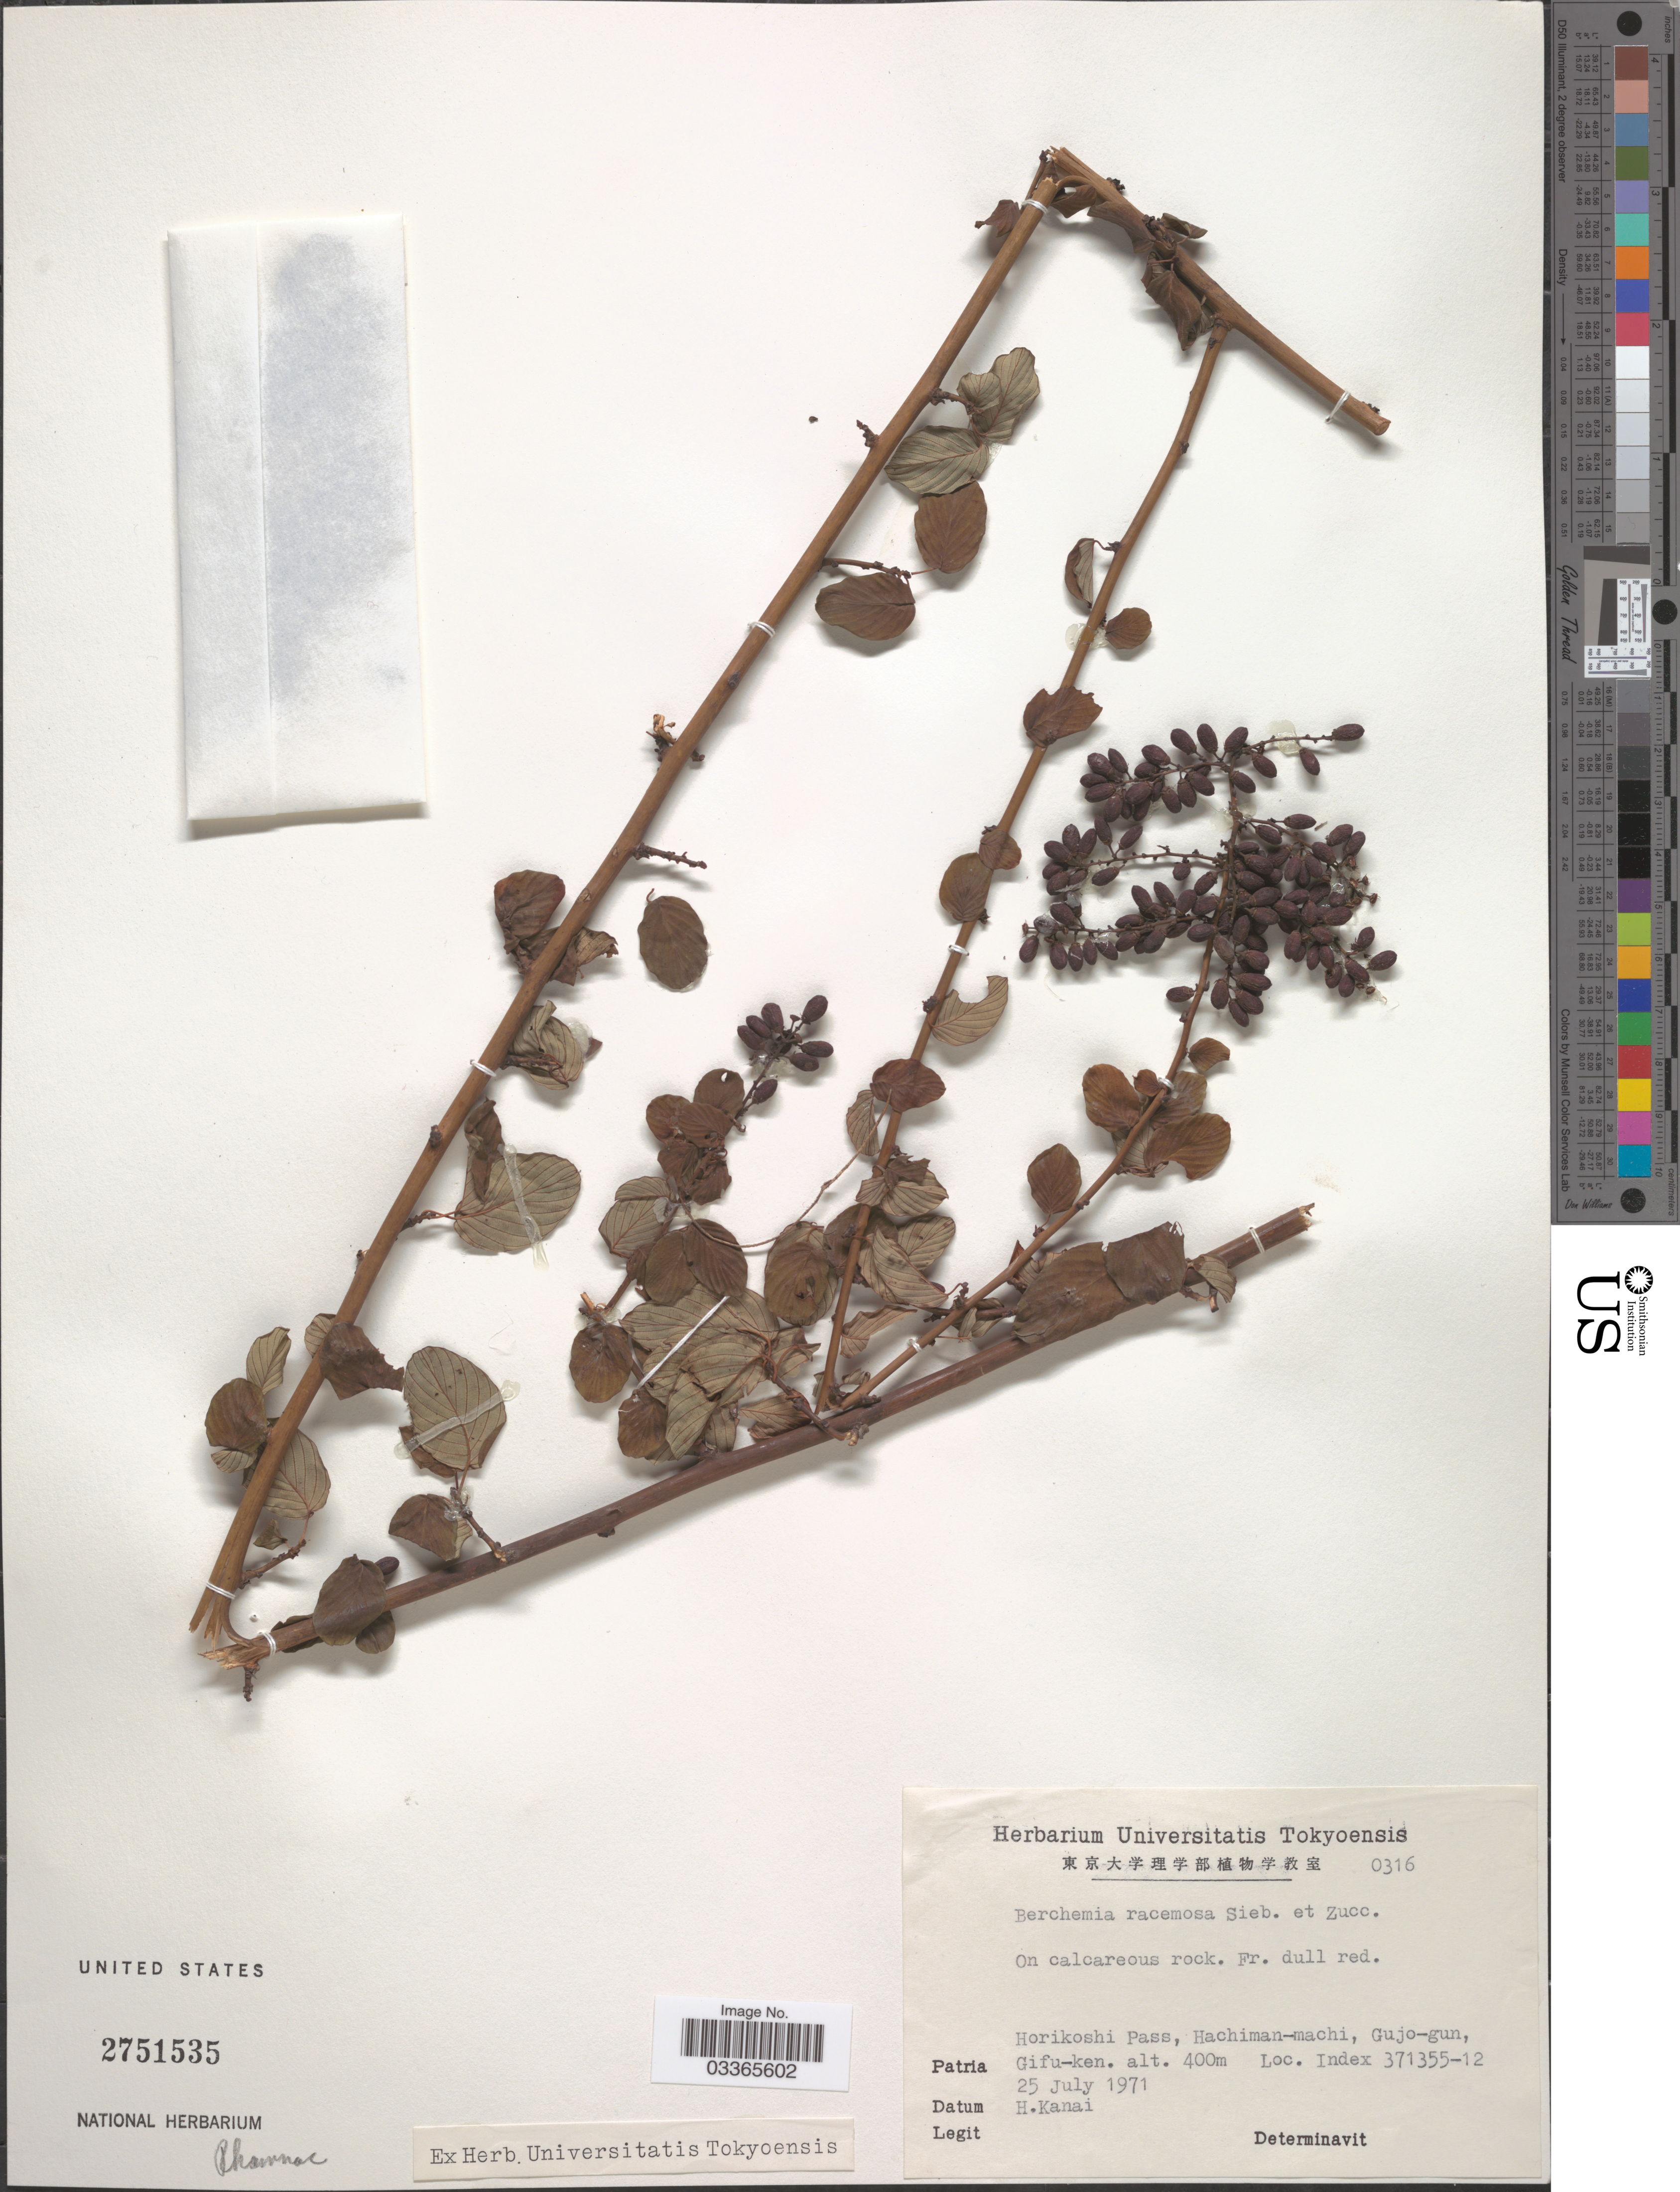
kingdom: Plantae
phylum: Tracheophyta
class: Magnoliopsida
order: Rosales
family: Rhamnaceae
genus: Berchemia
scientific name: Berchemia racemosa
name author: Siebold & Zucc.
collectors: H. Kanai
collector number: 0316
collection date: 1971-07-25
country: Japan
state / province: Gihu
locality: Horikoshi Pass, Hachiman-machi, Gujo-gun, Gifu-ken.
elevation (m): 400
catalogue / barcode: US 2751535